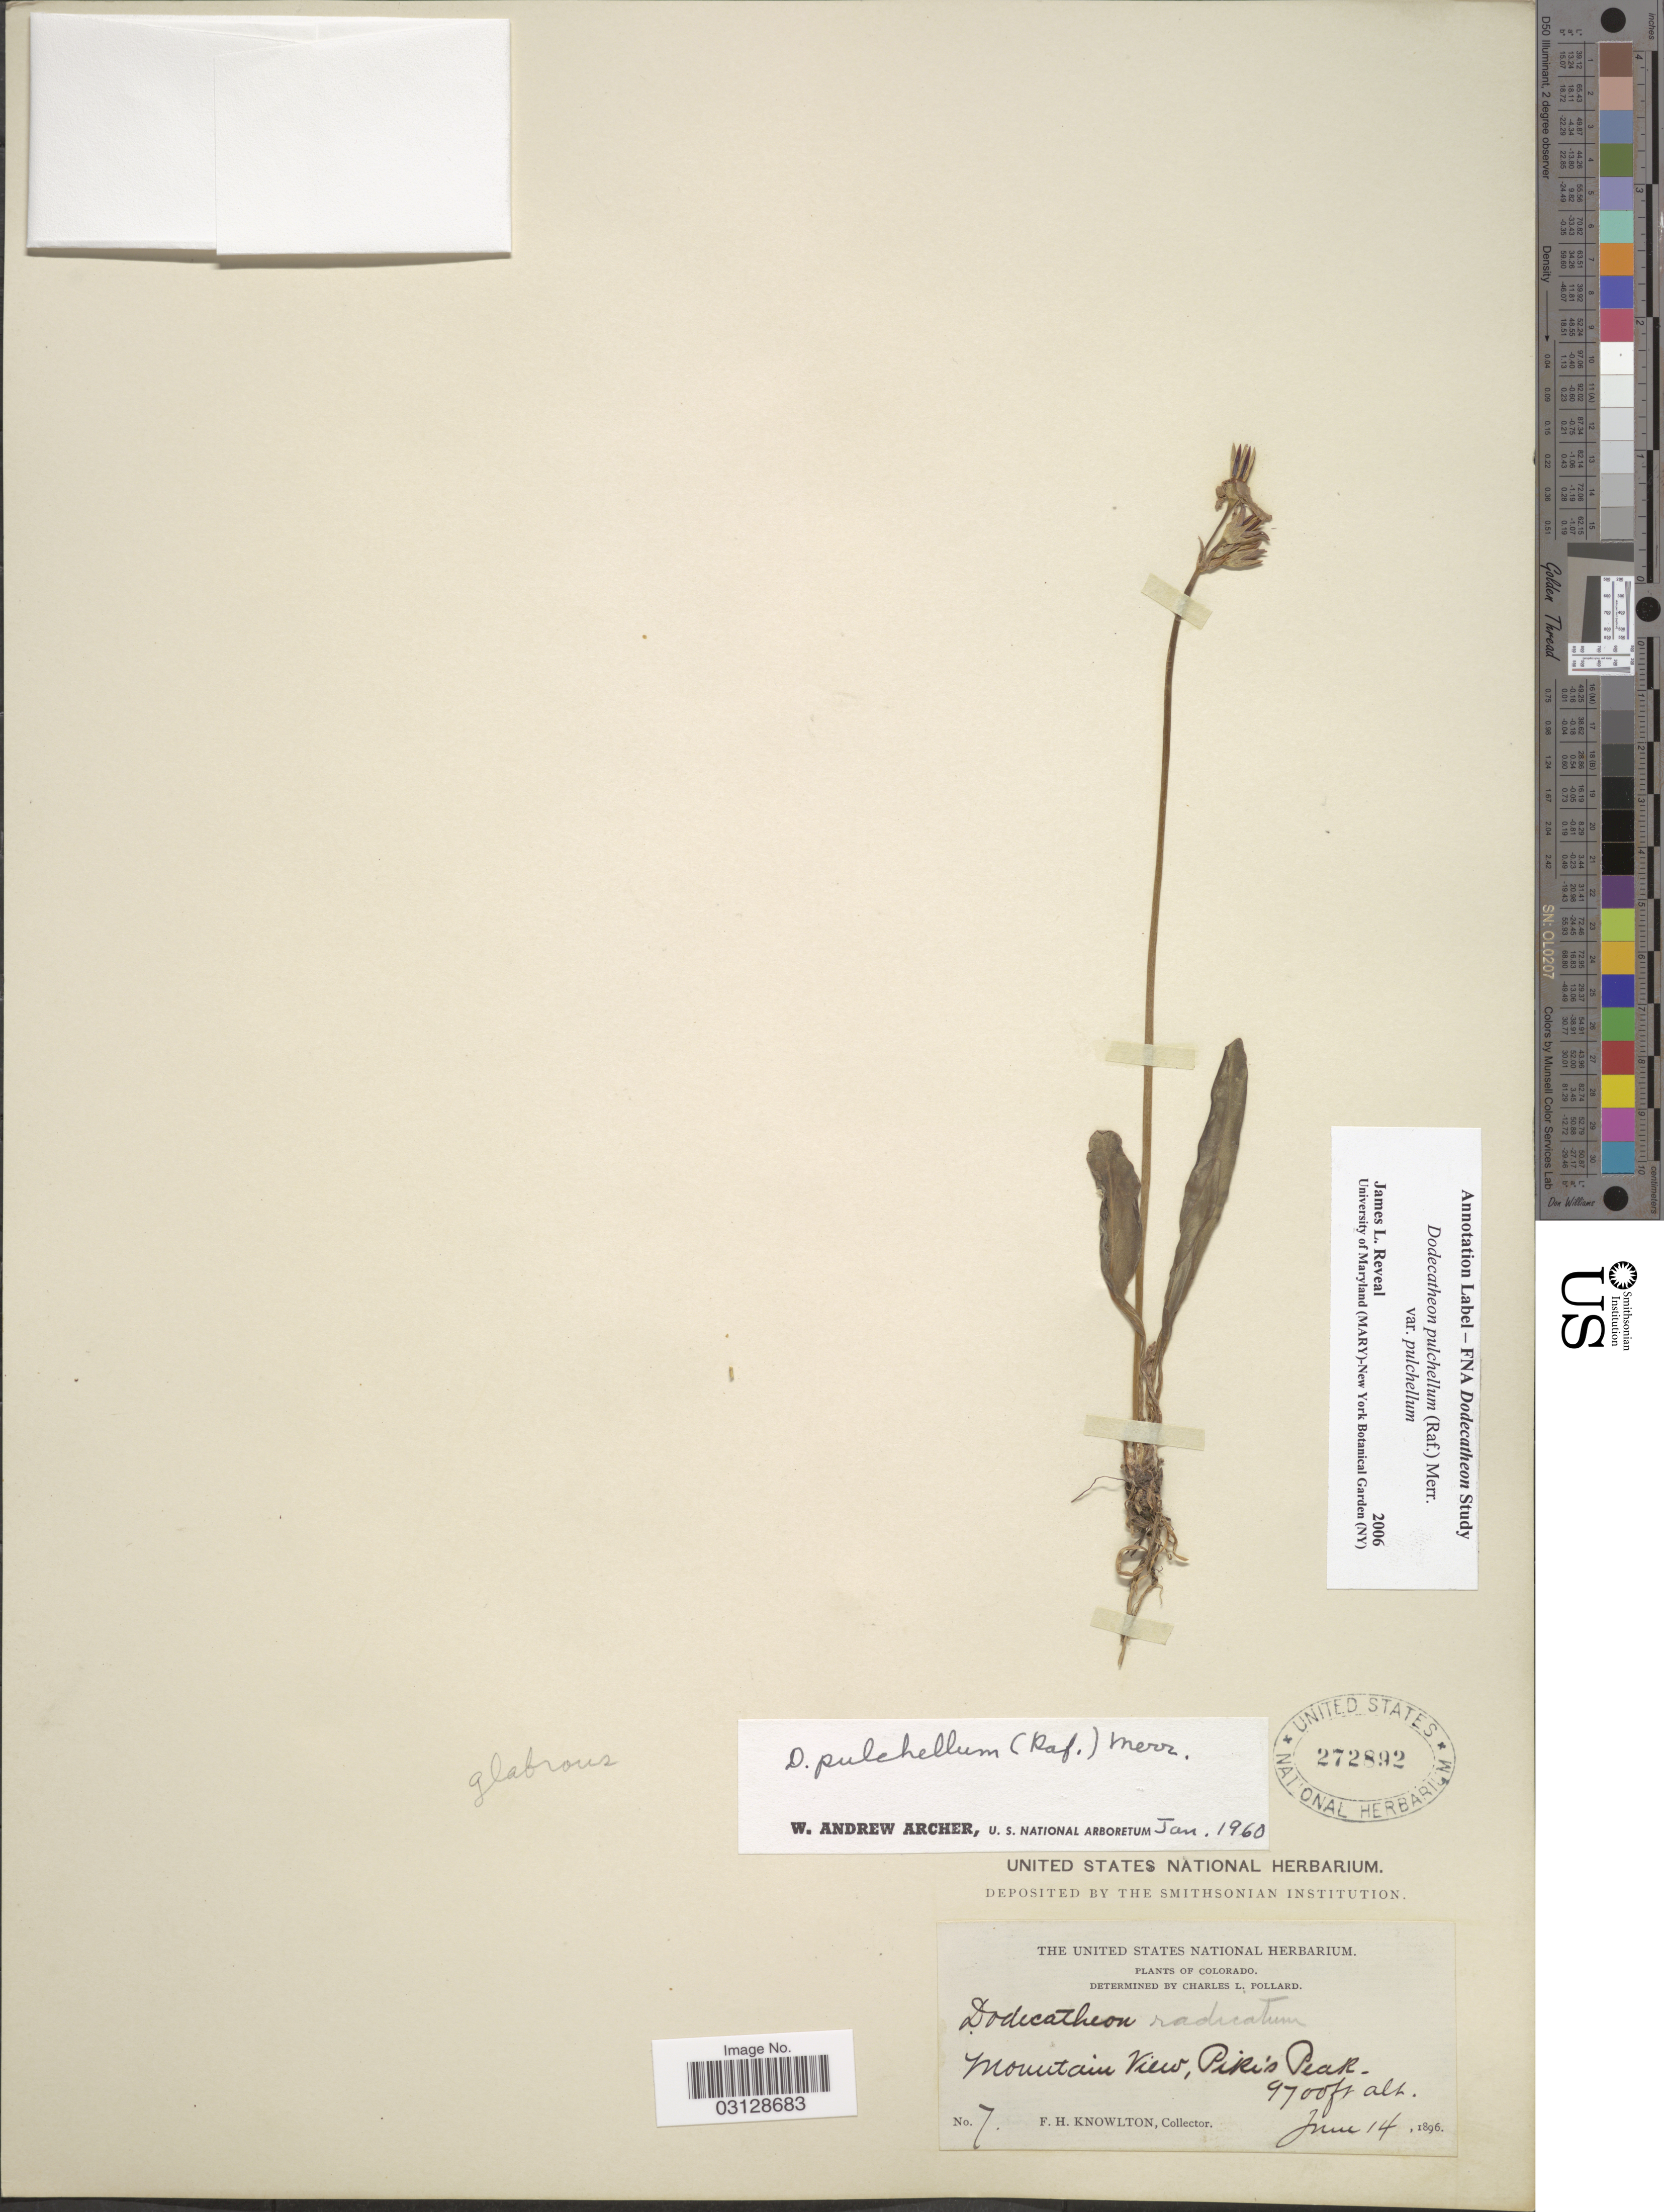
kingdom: Plantae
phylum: Tracheophyta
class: Magnoliopsida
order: Ericales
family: Primulaceae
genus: Dodecatheon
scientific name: Dodecatheon pulchellum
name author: (Raf.) Merr.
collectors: F. H. Knowlton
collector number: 7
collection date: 1896-06-14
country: United States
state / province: Colorado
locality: Mountain View, Pike's Peak.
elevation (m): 2957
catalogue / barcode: US 272892